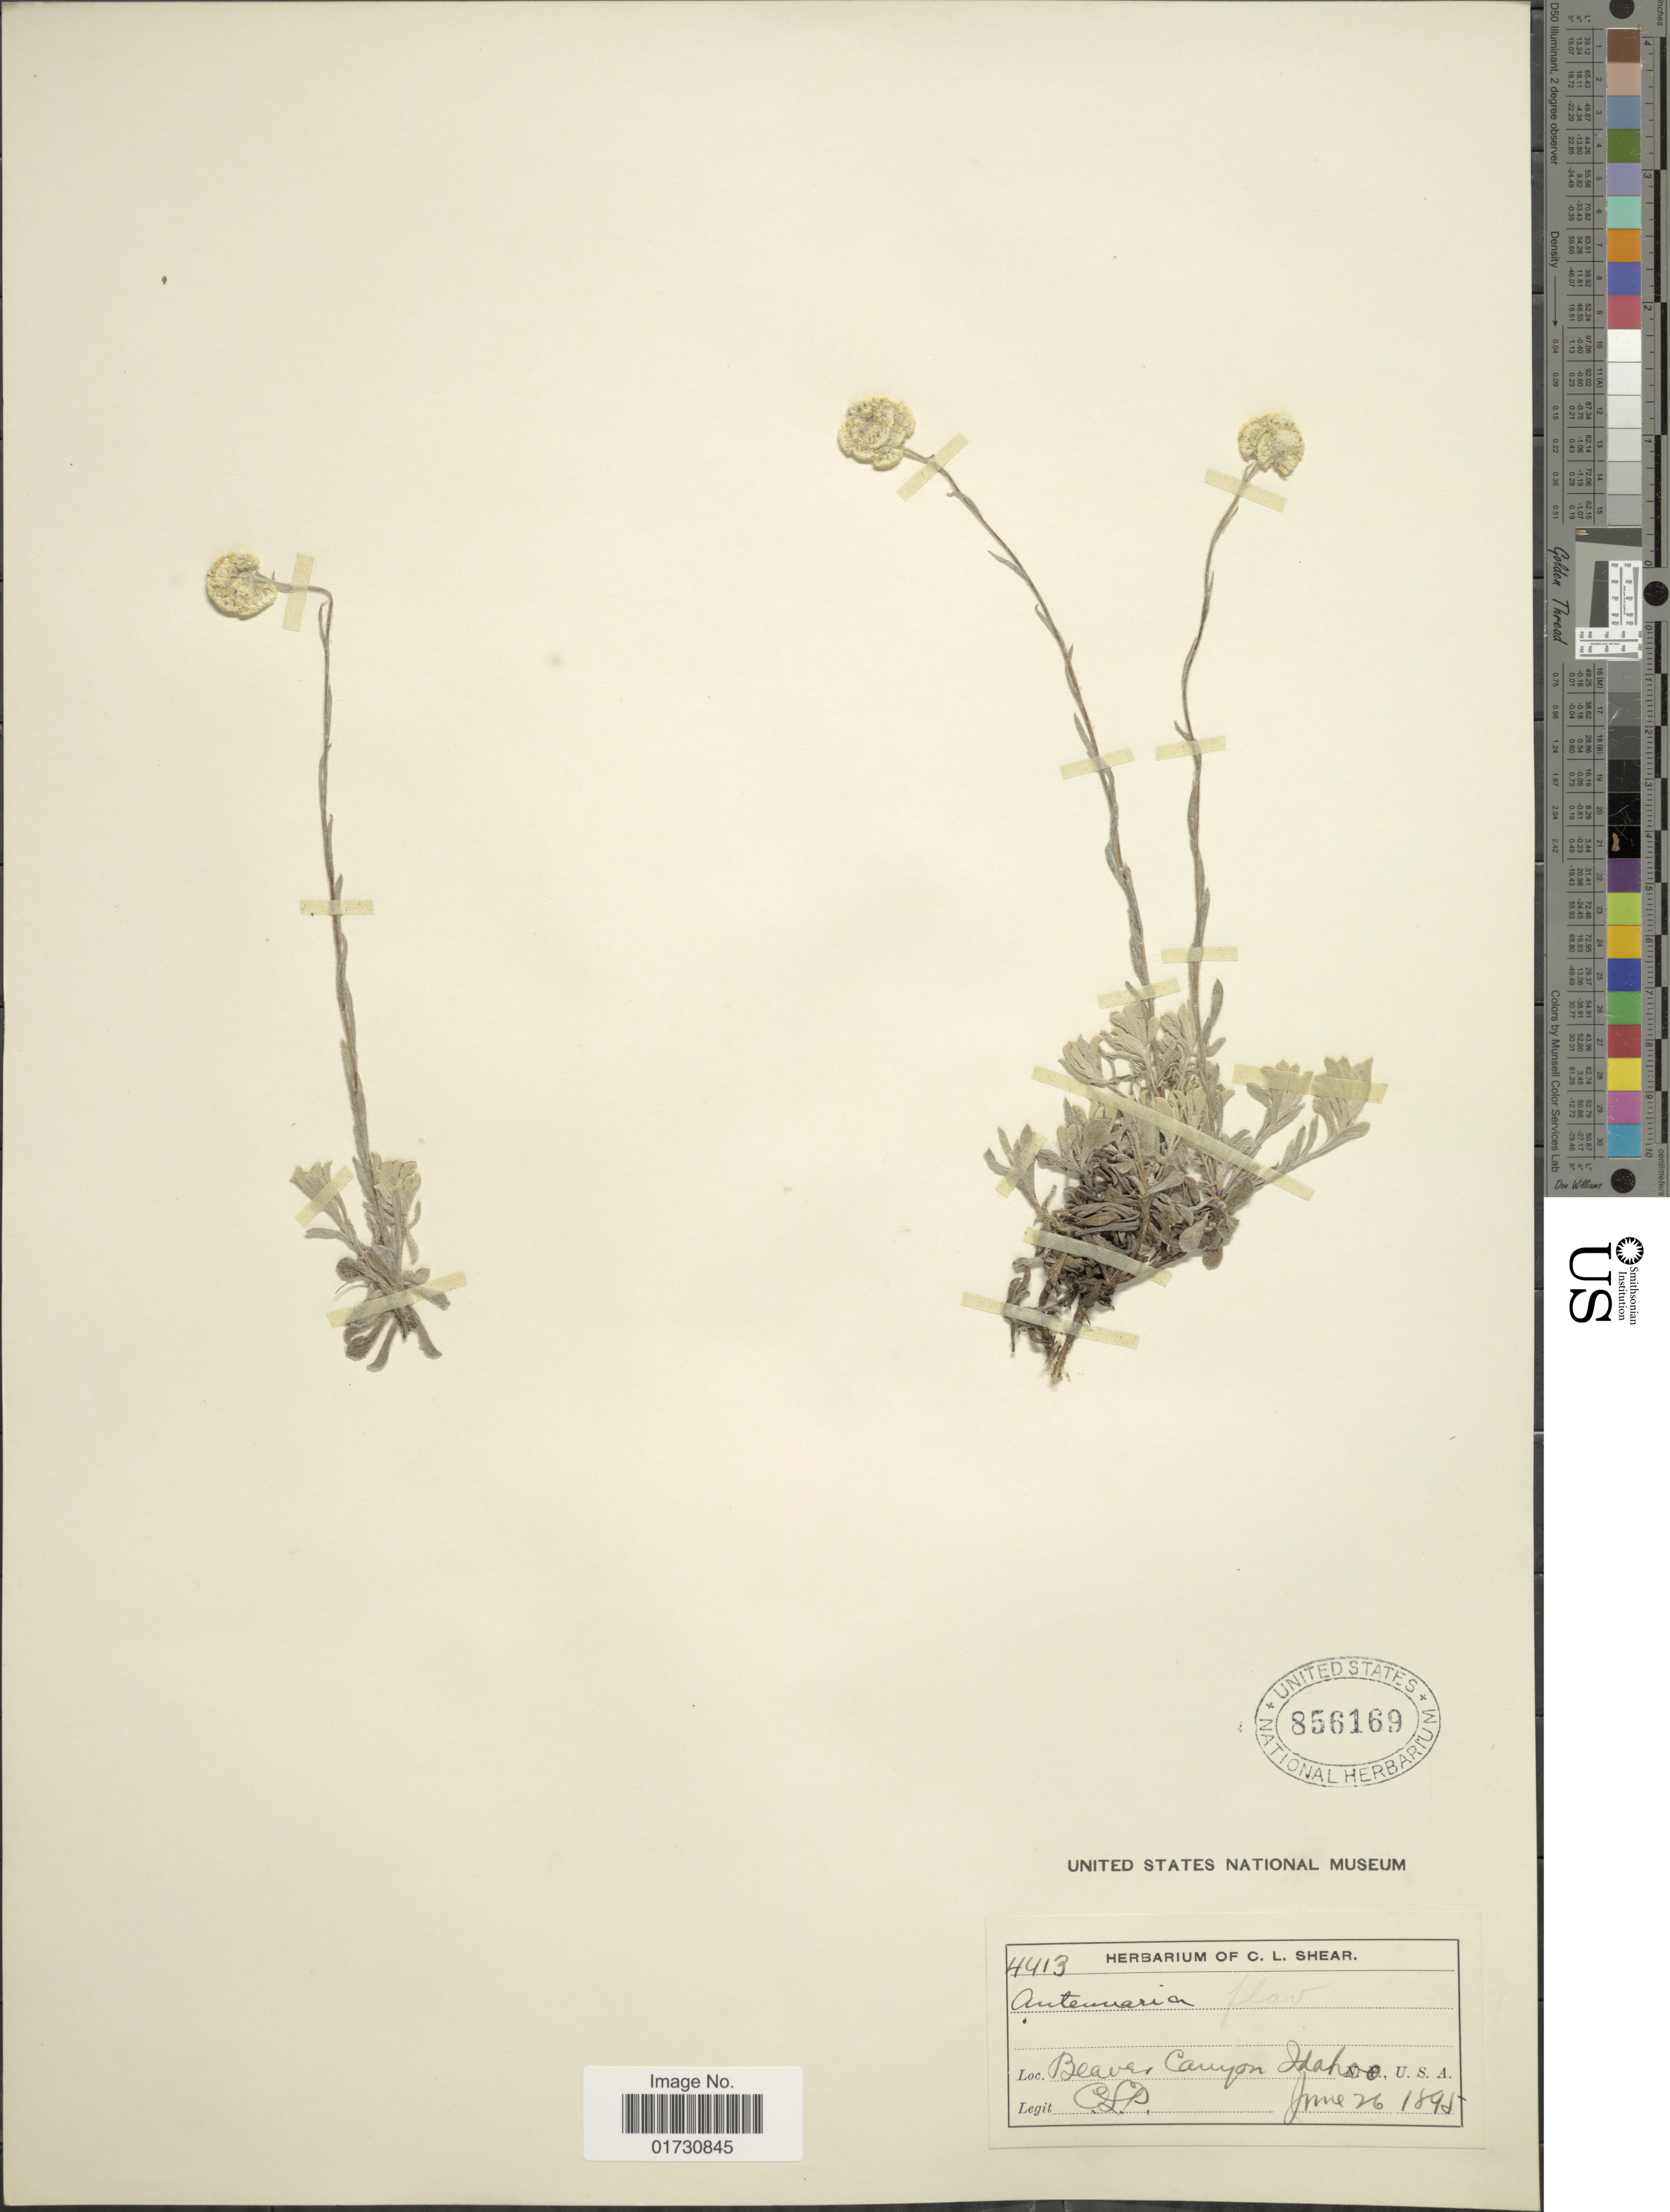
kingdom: Plantae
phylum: Tracheophyta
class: Magnoliopsida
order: Asterales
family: Asteraceae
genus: Antennaria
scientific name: Antennaria flavescens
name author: Rydb.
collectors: C. L. Shear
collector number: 4413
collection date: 1895-06-26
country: United States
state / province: Idaho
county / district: Nez Perce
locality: Beaver Canyon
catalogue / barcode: US 856169